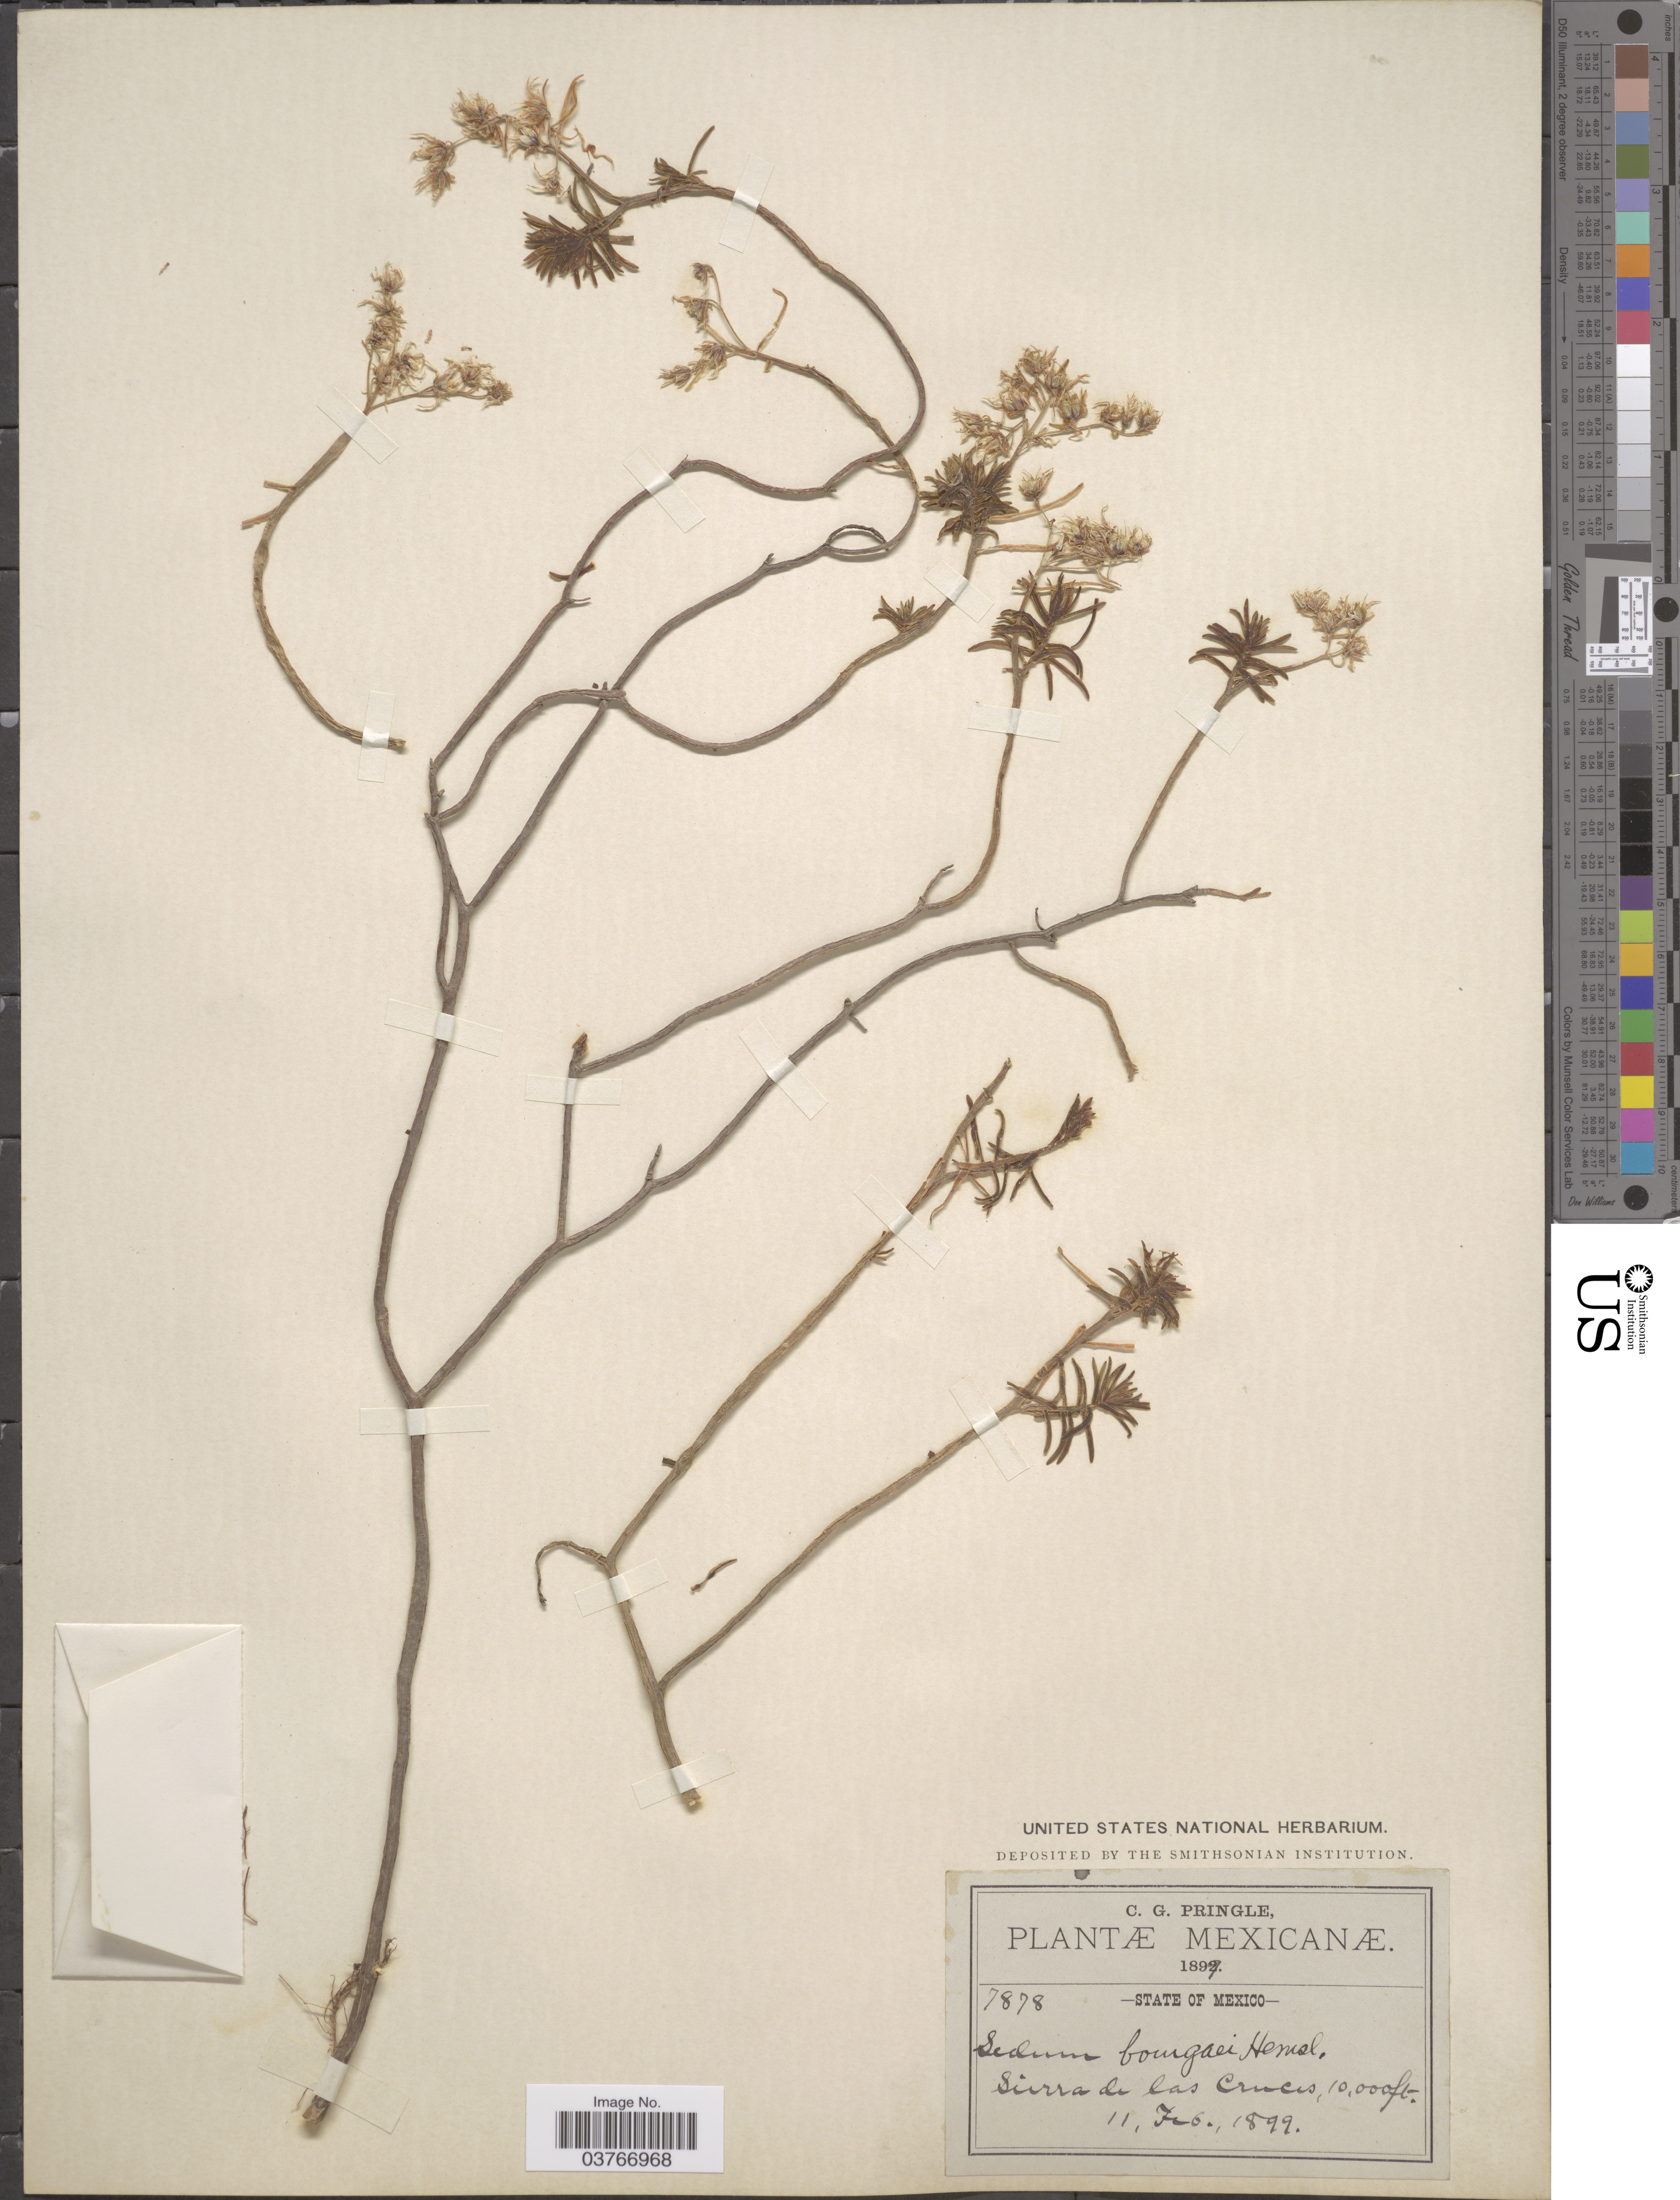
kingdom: Plantae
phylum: Tracheophyta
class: Magnoliopsida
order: Saxifragales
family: Crassulaceae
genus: Sedum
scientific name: Sedum bourgaei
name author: Hemsl.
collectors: C. G. Pringle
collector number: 7878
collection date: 1899-02-11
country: Mexico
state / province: México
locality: Sierra de las Cruces.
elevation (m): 3048